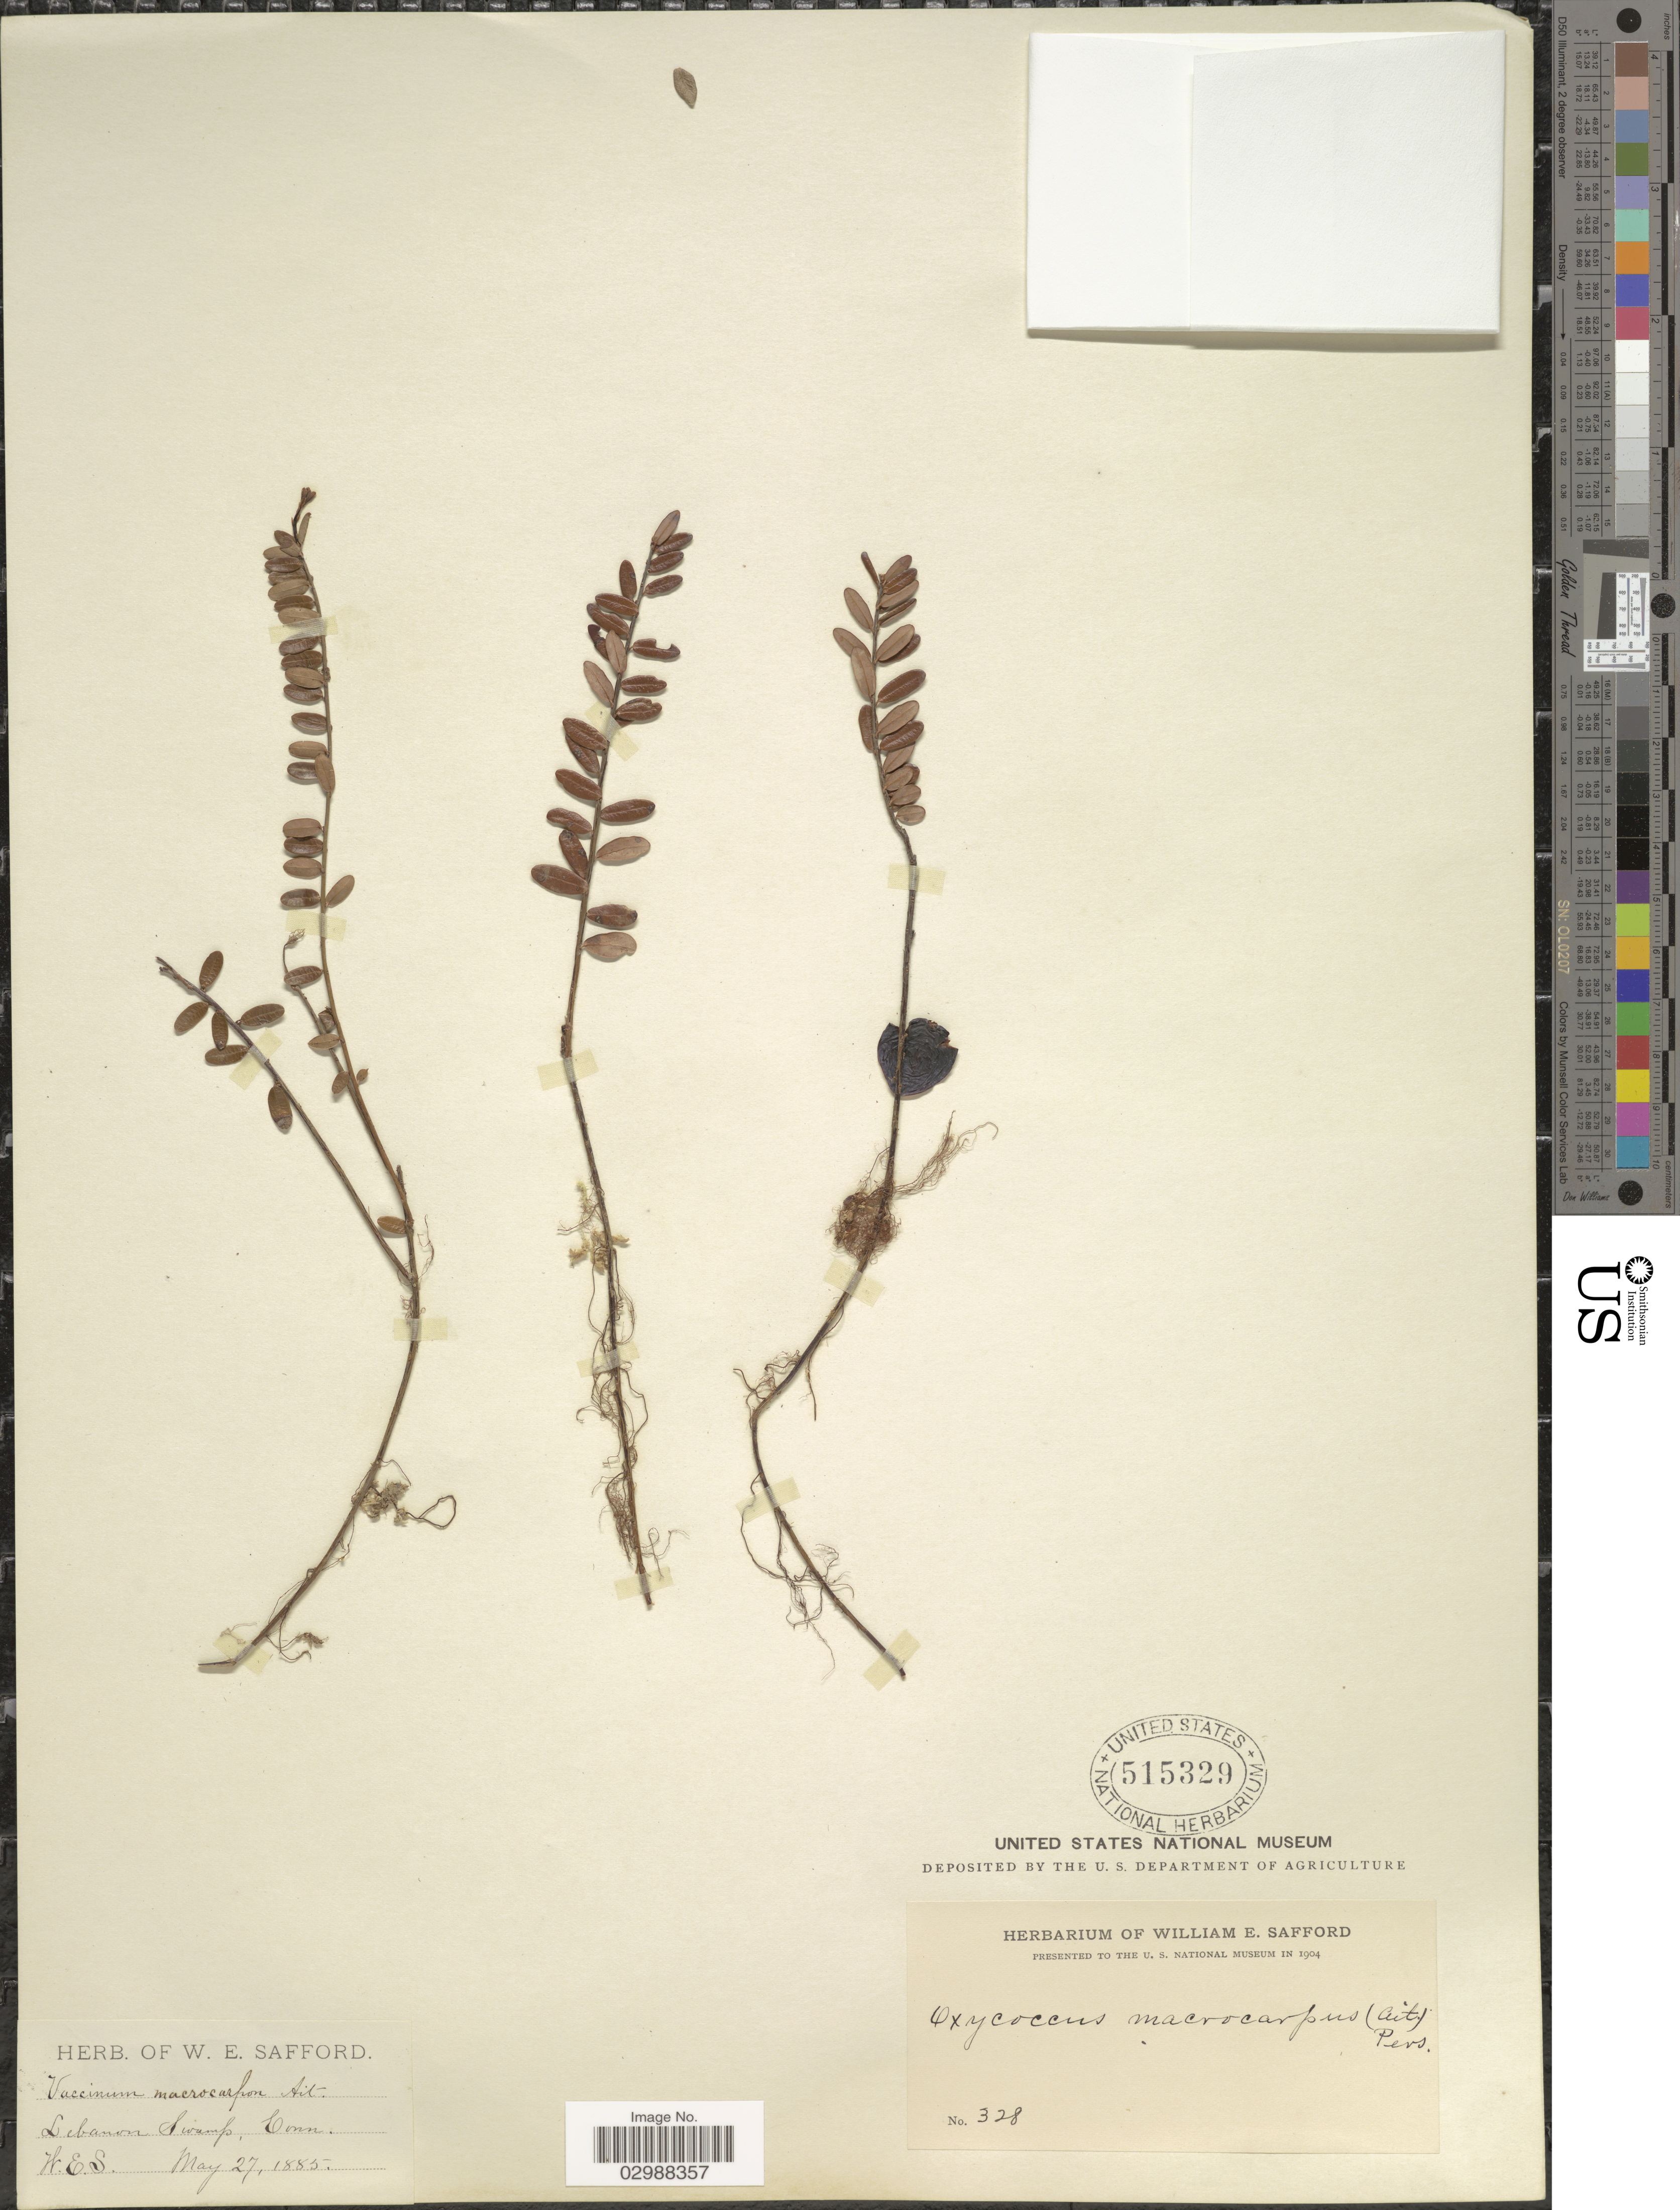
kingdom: Plantae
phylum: Tracheophyta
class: Magnoliopsida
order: Ericales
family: Ericaceae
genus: Vaccinium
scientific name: Vaccinium macrocarpon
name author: Aiton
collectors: W. E. Safford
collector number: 328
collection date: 1885-05-27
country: United States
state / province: Connecticut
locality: Lebanon Swamp.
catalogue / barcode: US 515329